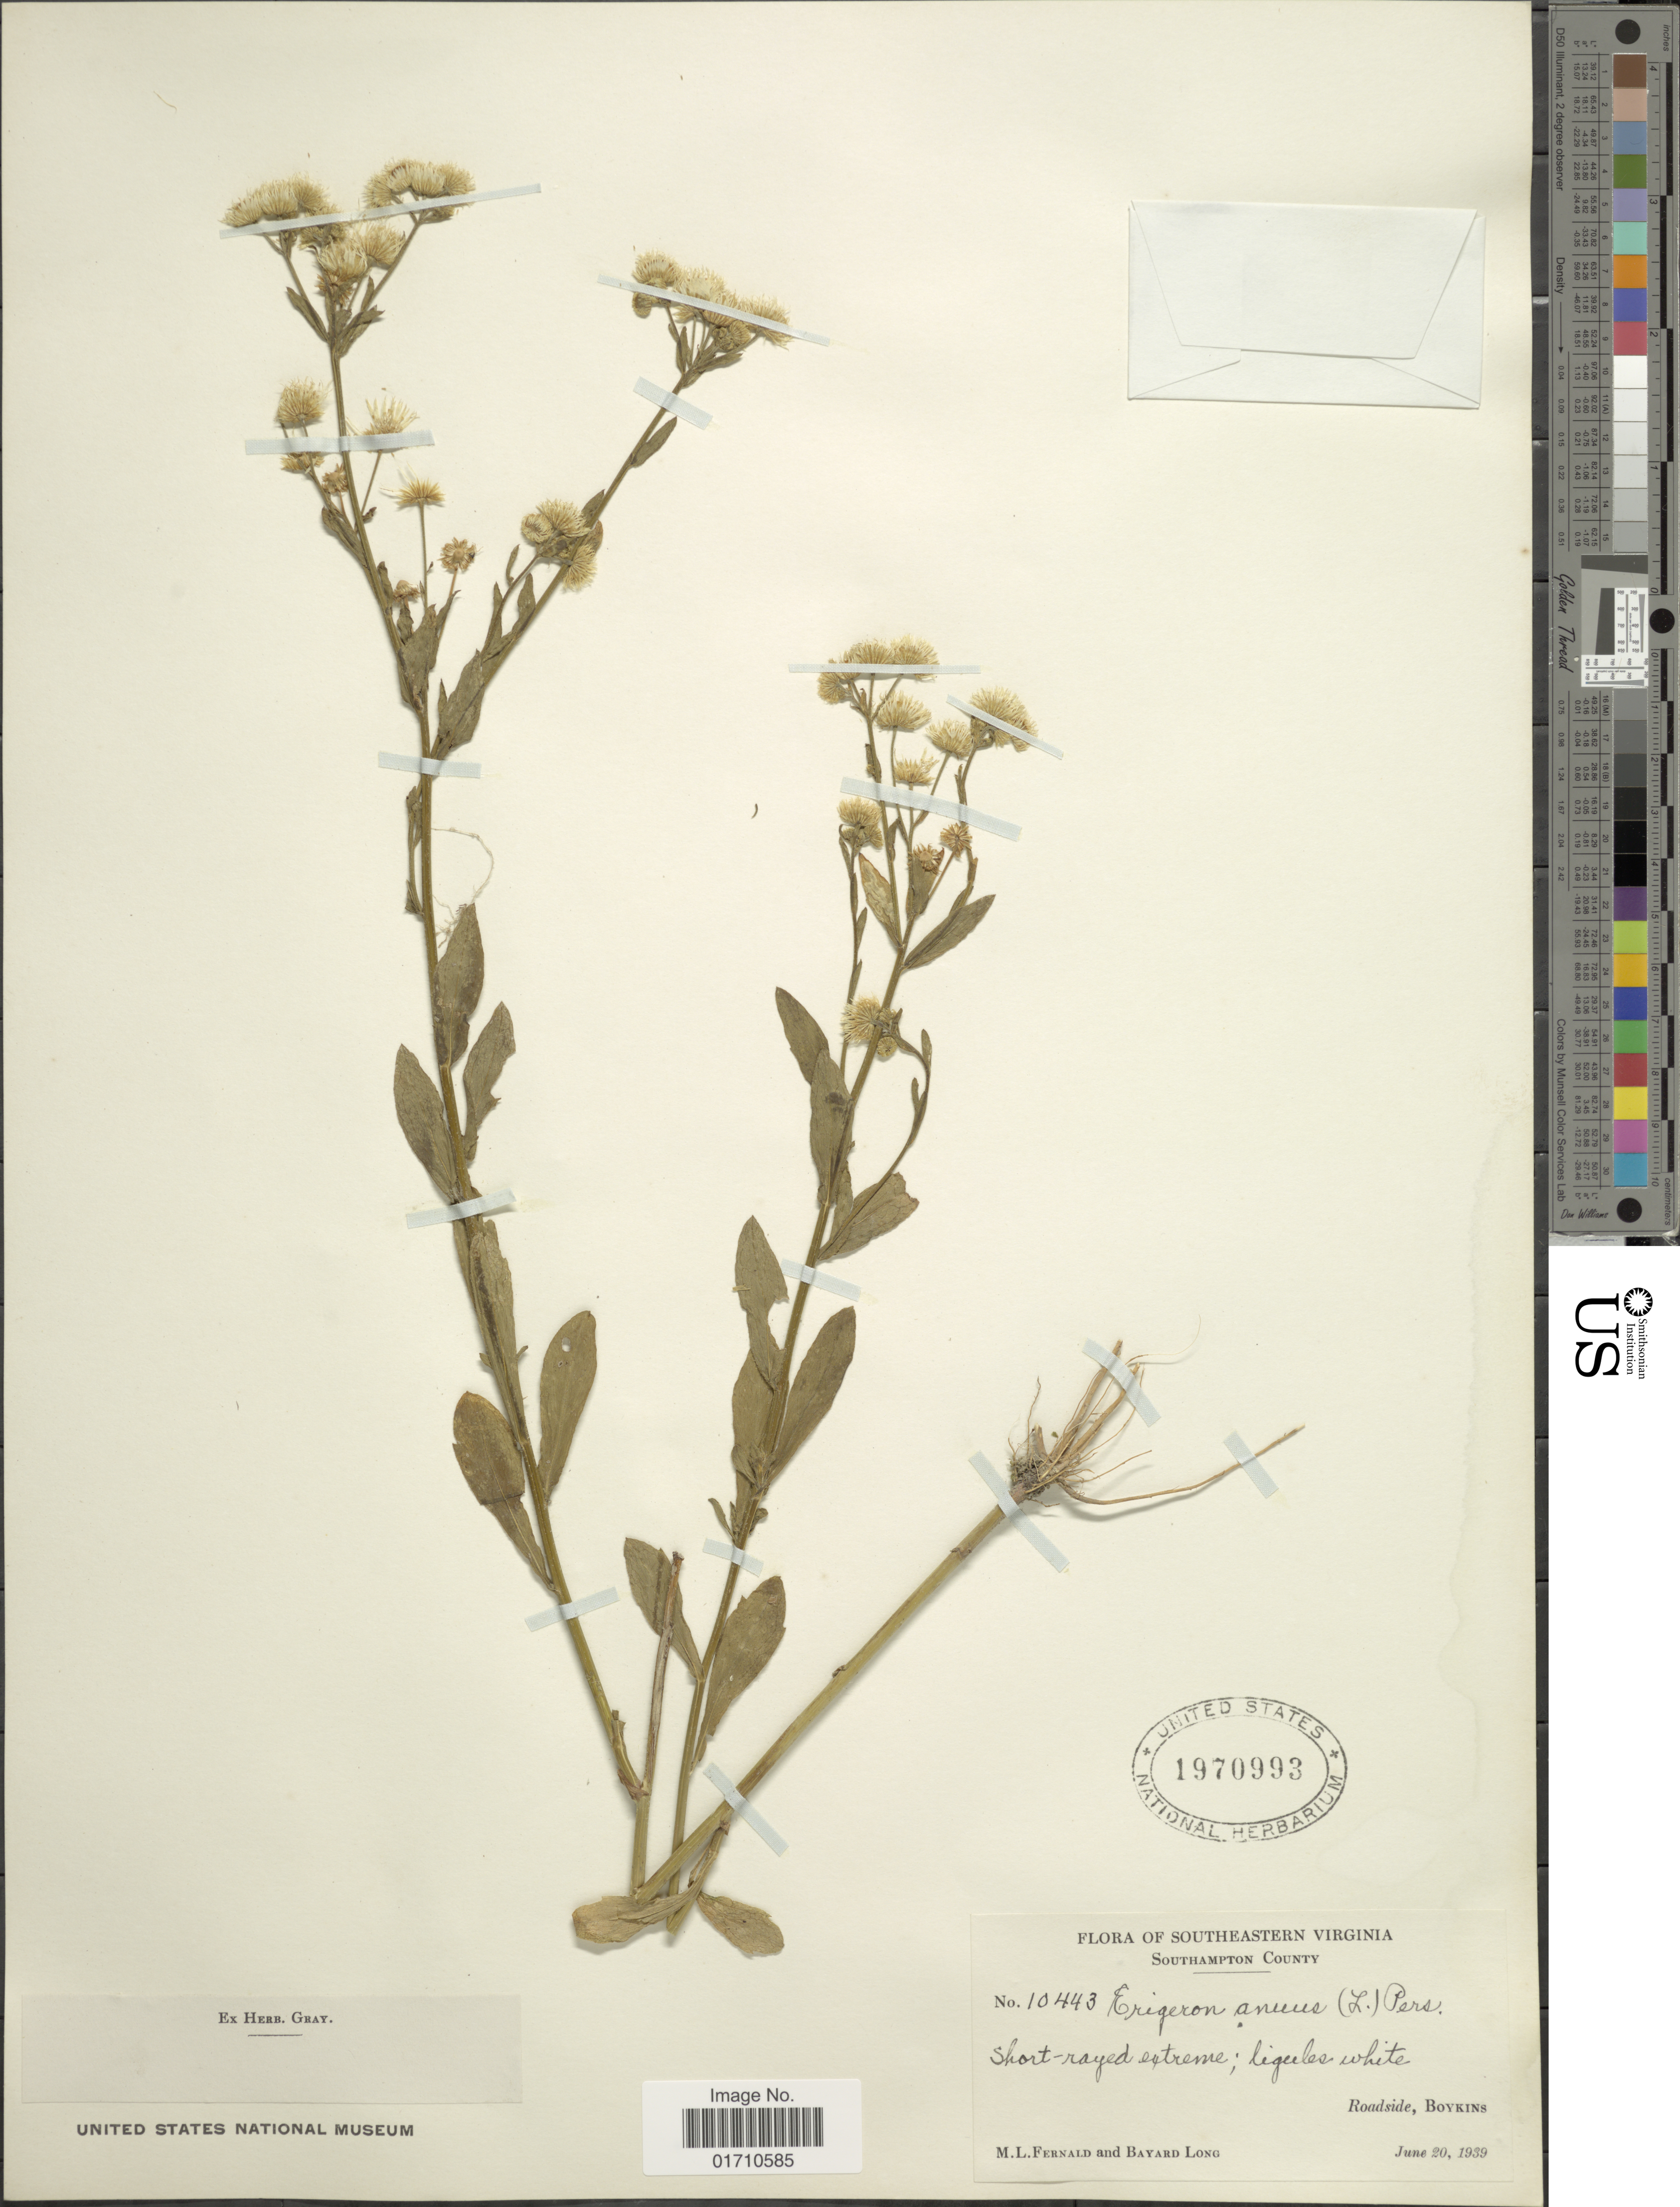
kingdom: Plantae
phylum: Tracheophyta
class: Magnoliopsida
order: Asterales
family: Asteraceae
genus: Erigeron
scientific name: Erigeron annuus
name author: (L.) Pers.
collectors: M. L. Fernald & B. Long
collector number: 10443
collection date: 1939-06-20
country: United States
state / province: Virginia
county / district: Southampton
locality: Southeastern Virginia, Southampton County, Roadside, Boykins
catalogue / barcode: US 1970993